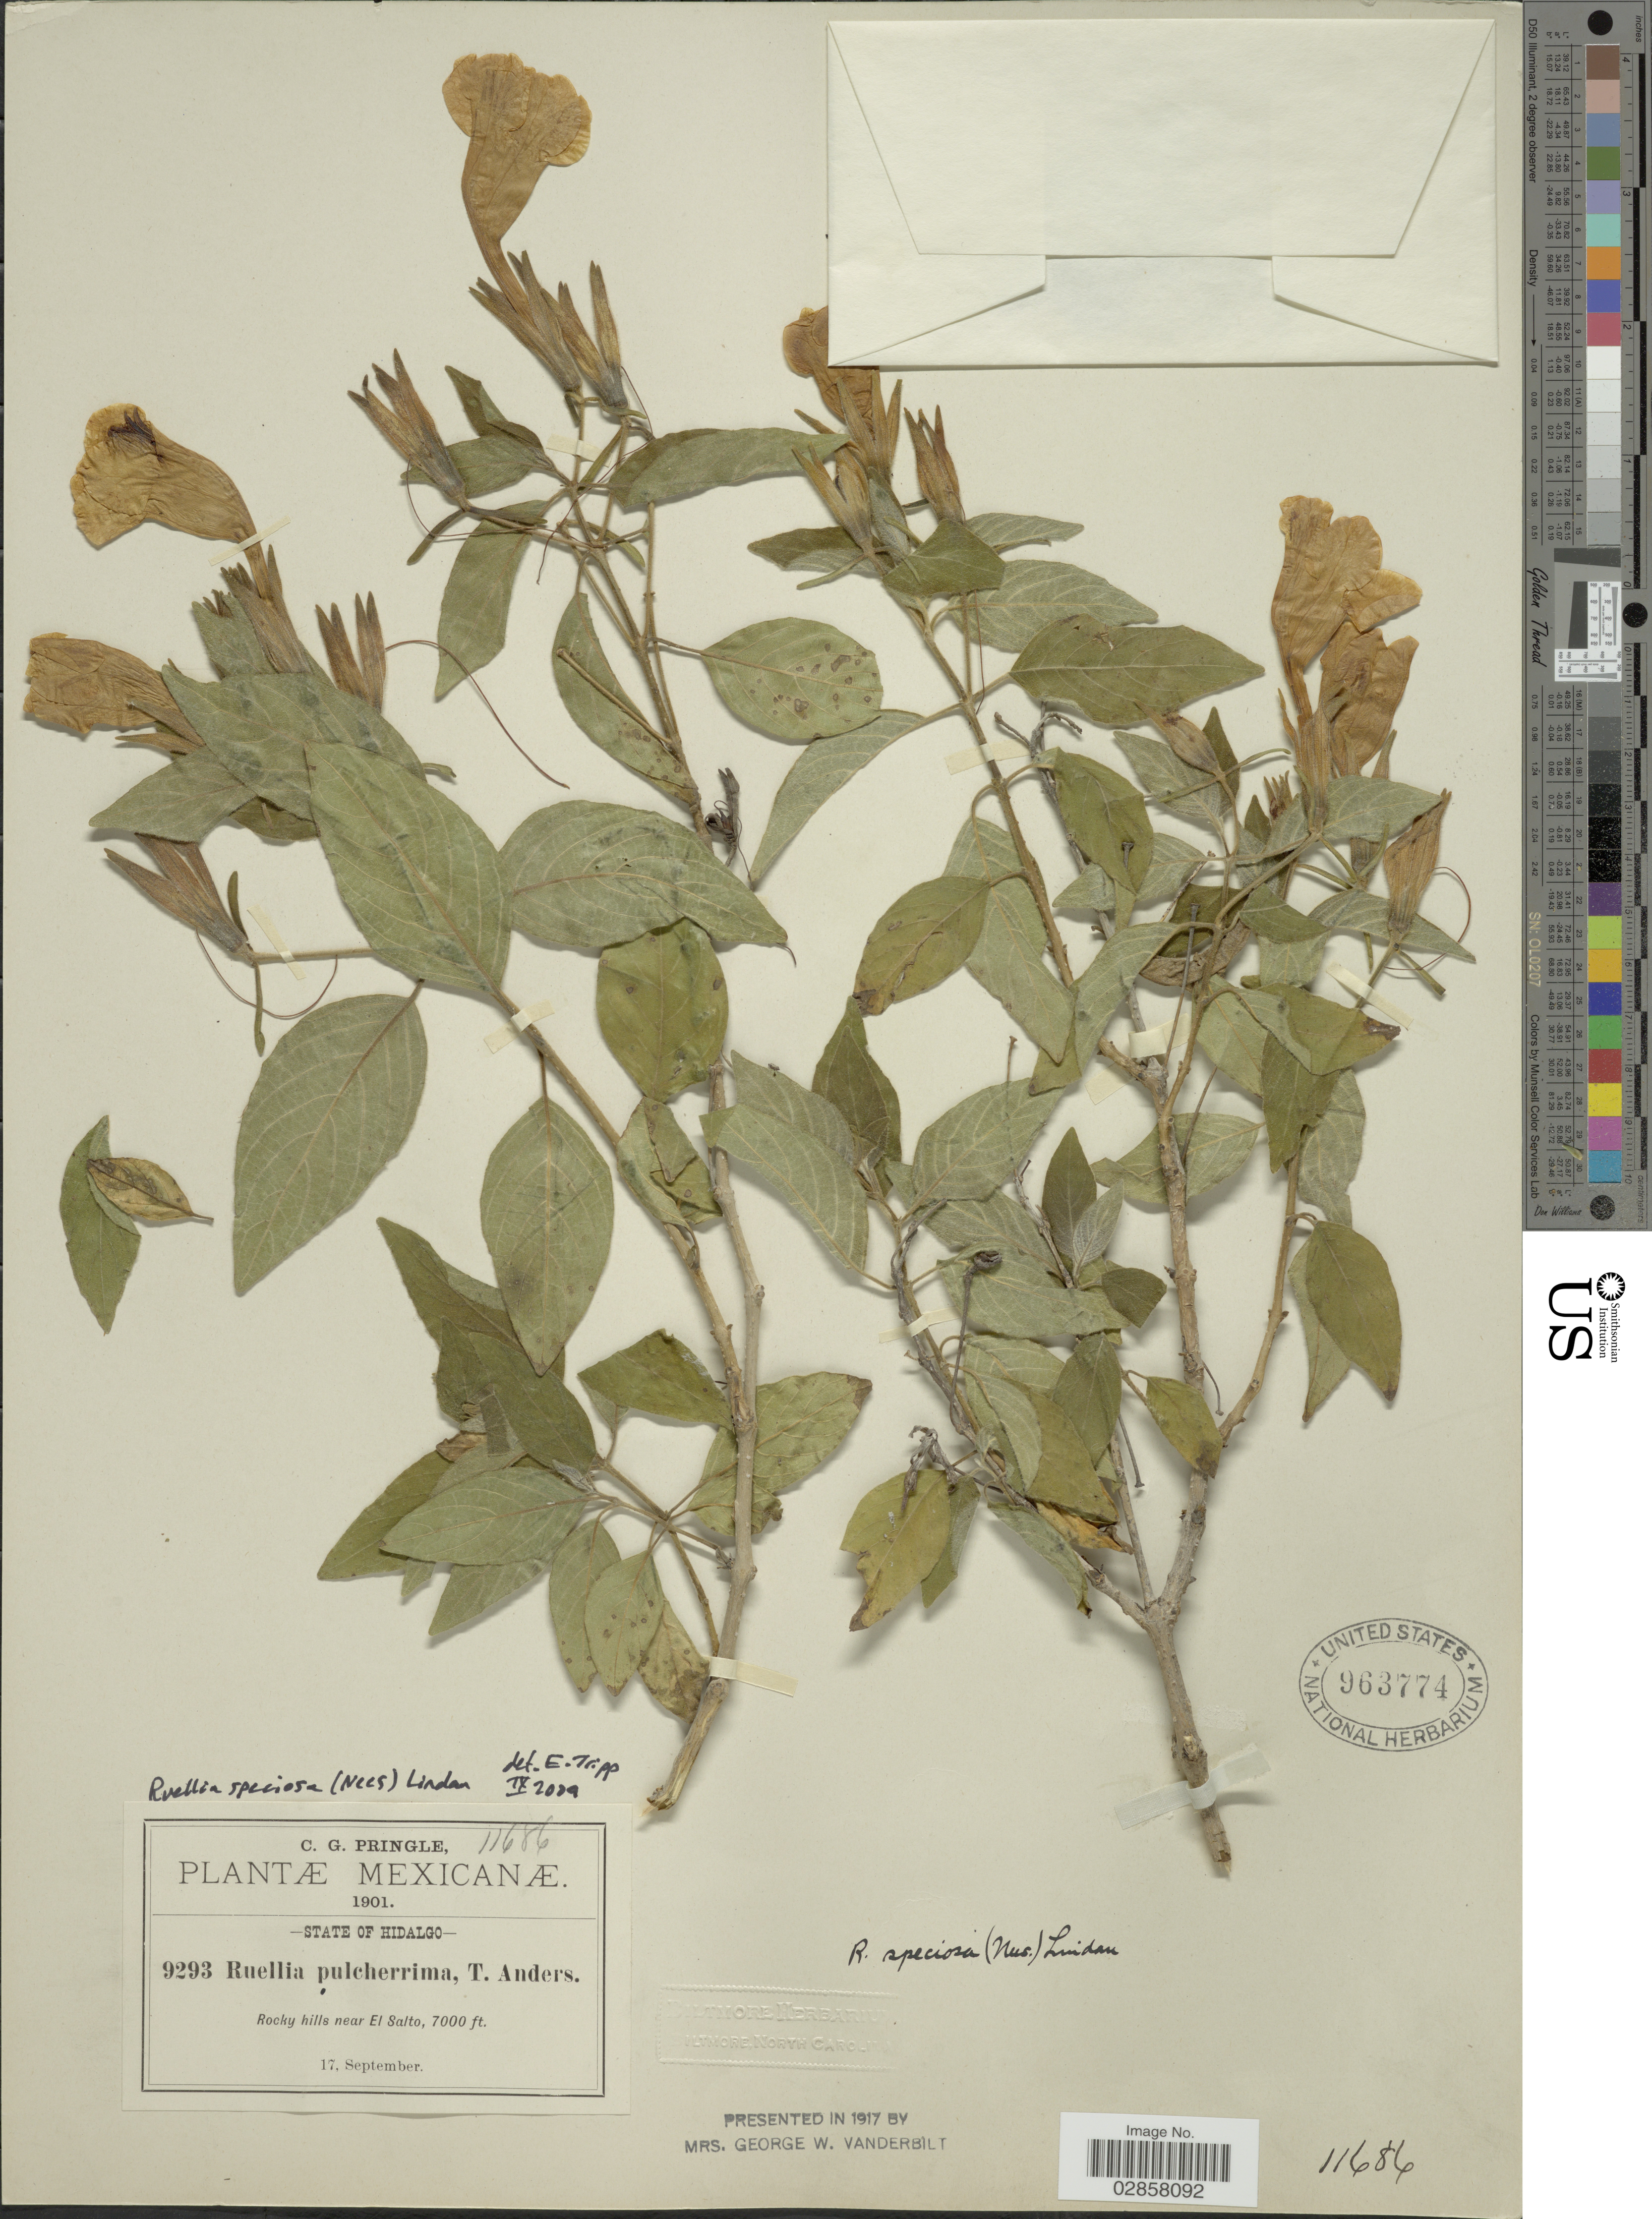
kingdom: Plantae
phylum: Tracheophyta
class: Magnoliopsida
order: Lamiales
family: Acanthaceae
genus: Ruellia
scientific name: Ruellia speciosa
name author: Mart. ex Nees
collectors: C. G. Pringle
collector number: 9293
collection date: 1901-09-17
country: Mexico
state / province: Hidalgo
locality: Rocky hills near El Salto.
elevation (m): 2134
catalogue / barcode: US 963774